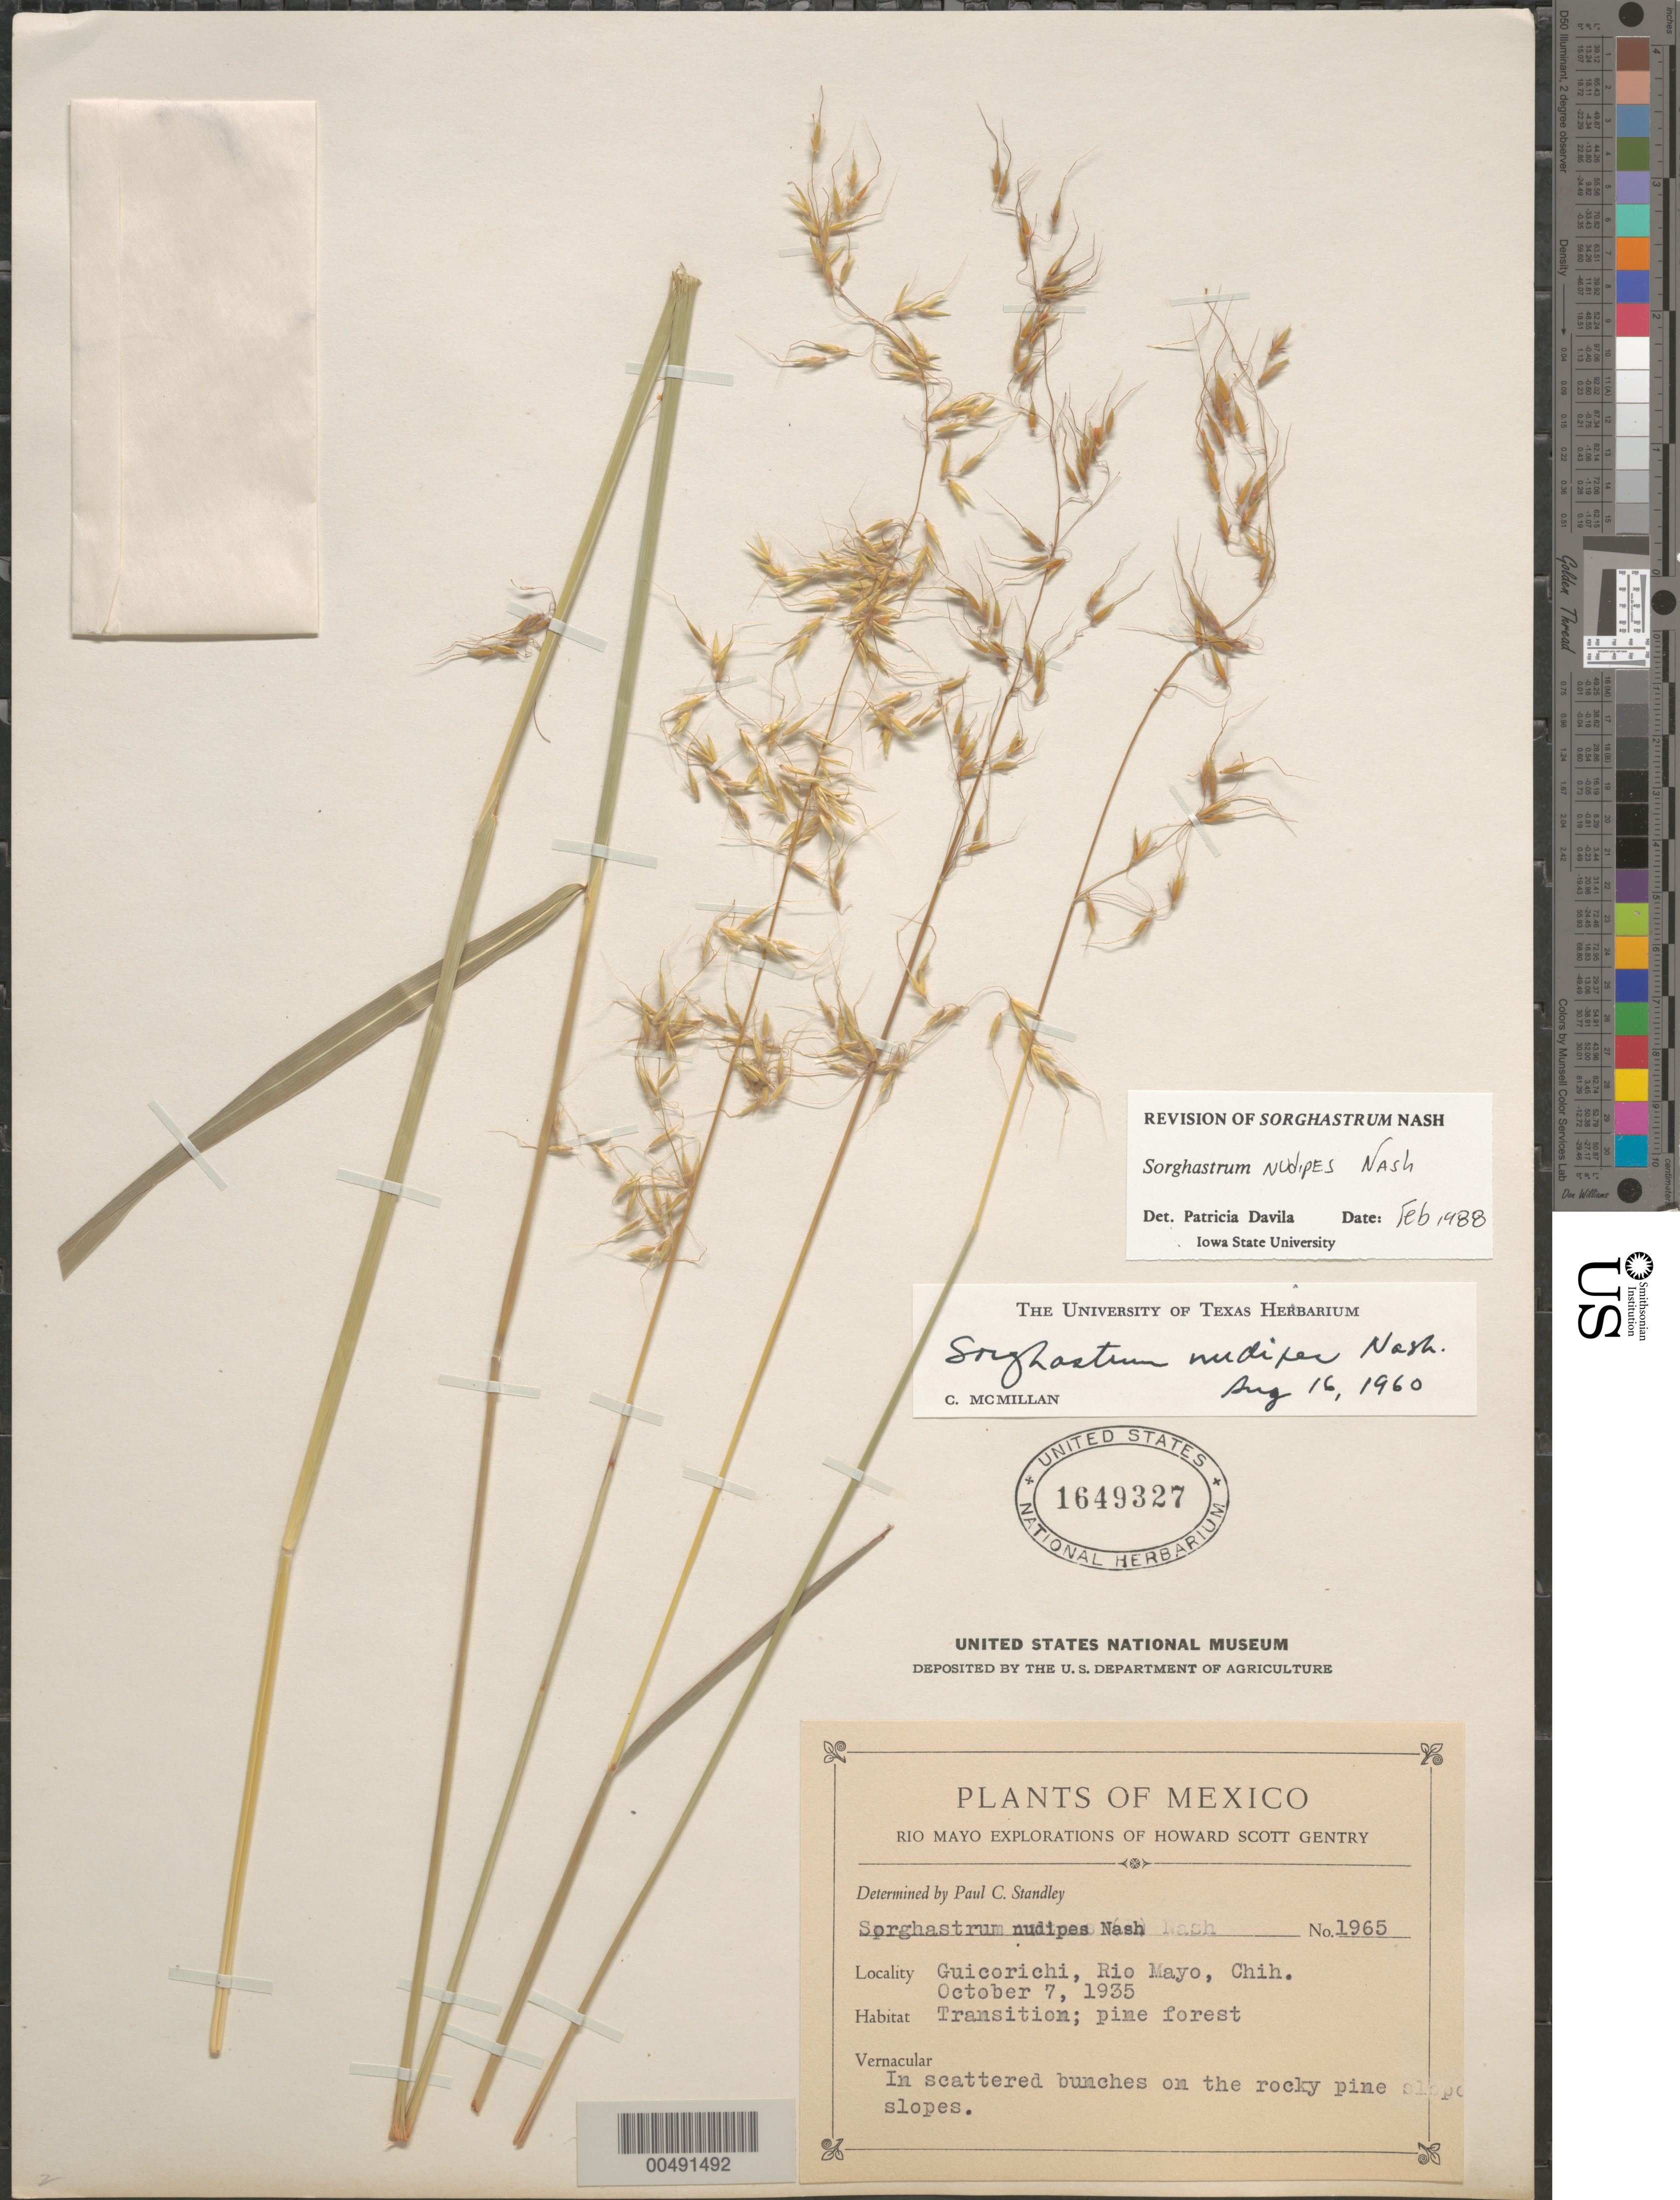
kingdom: Plantae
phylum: Tracheophyta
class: Liliopsida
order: Poales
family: Poaceae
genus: Sorghastrum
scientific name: Sorghastrum nudipes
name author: Nash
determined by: Dávila, P. D.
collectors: H. S. Gentry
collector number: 1965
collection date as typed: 7 Oct 1935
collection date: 1935-10-07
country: Mexico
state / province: Chihuahua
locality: Guicorichi, Rio Mayo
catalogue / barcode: US 1649327